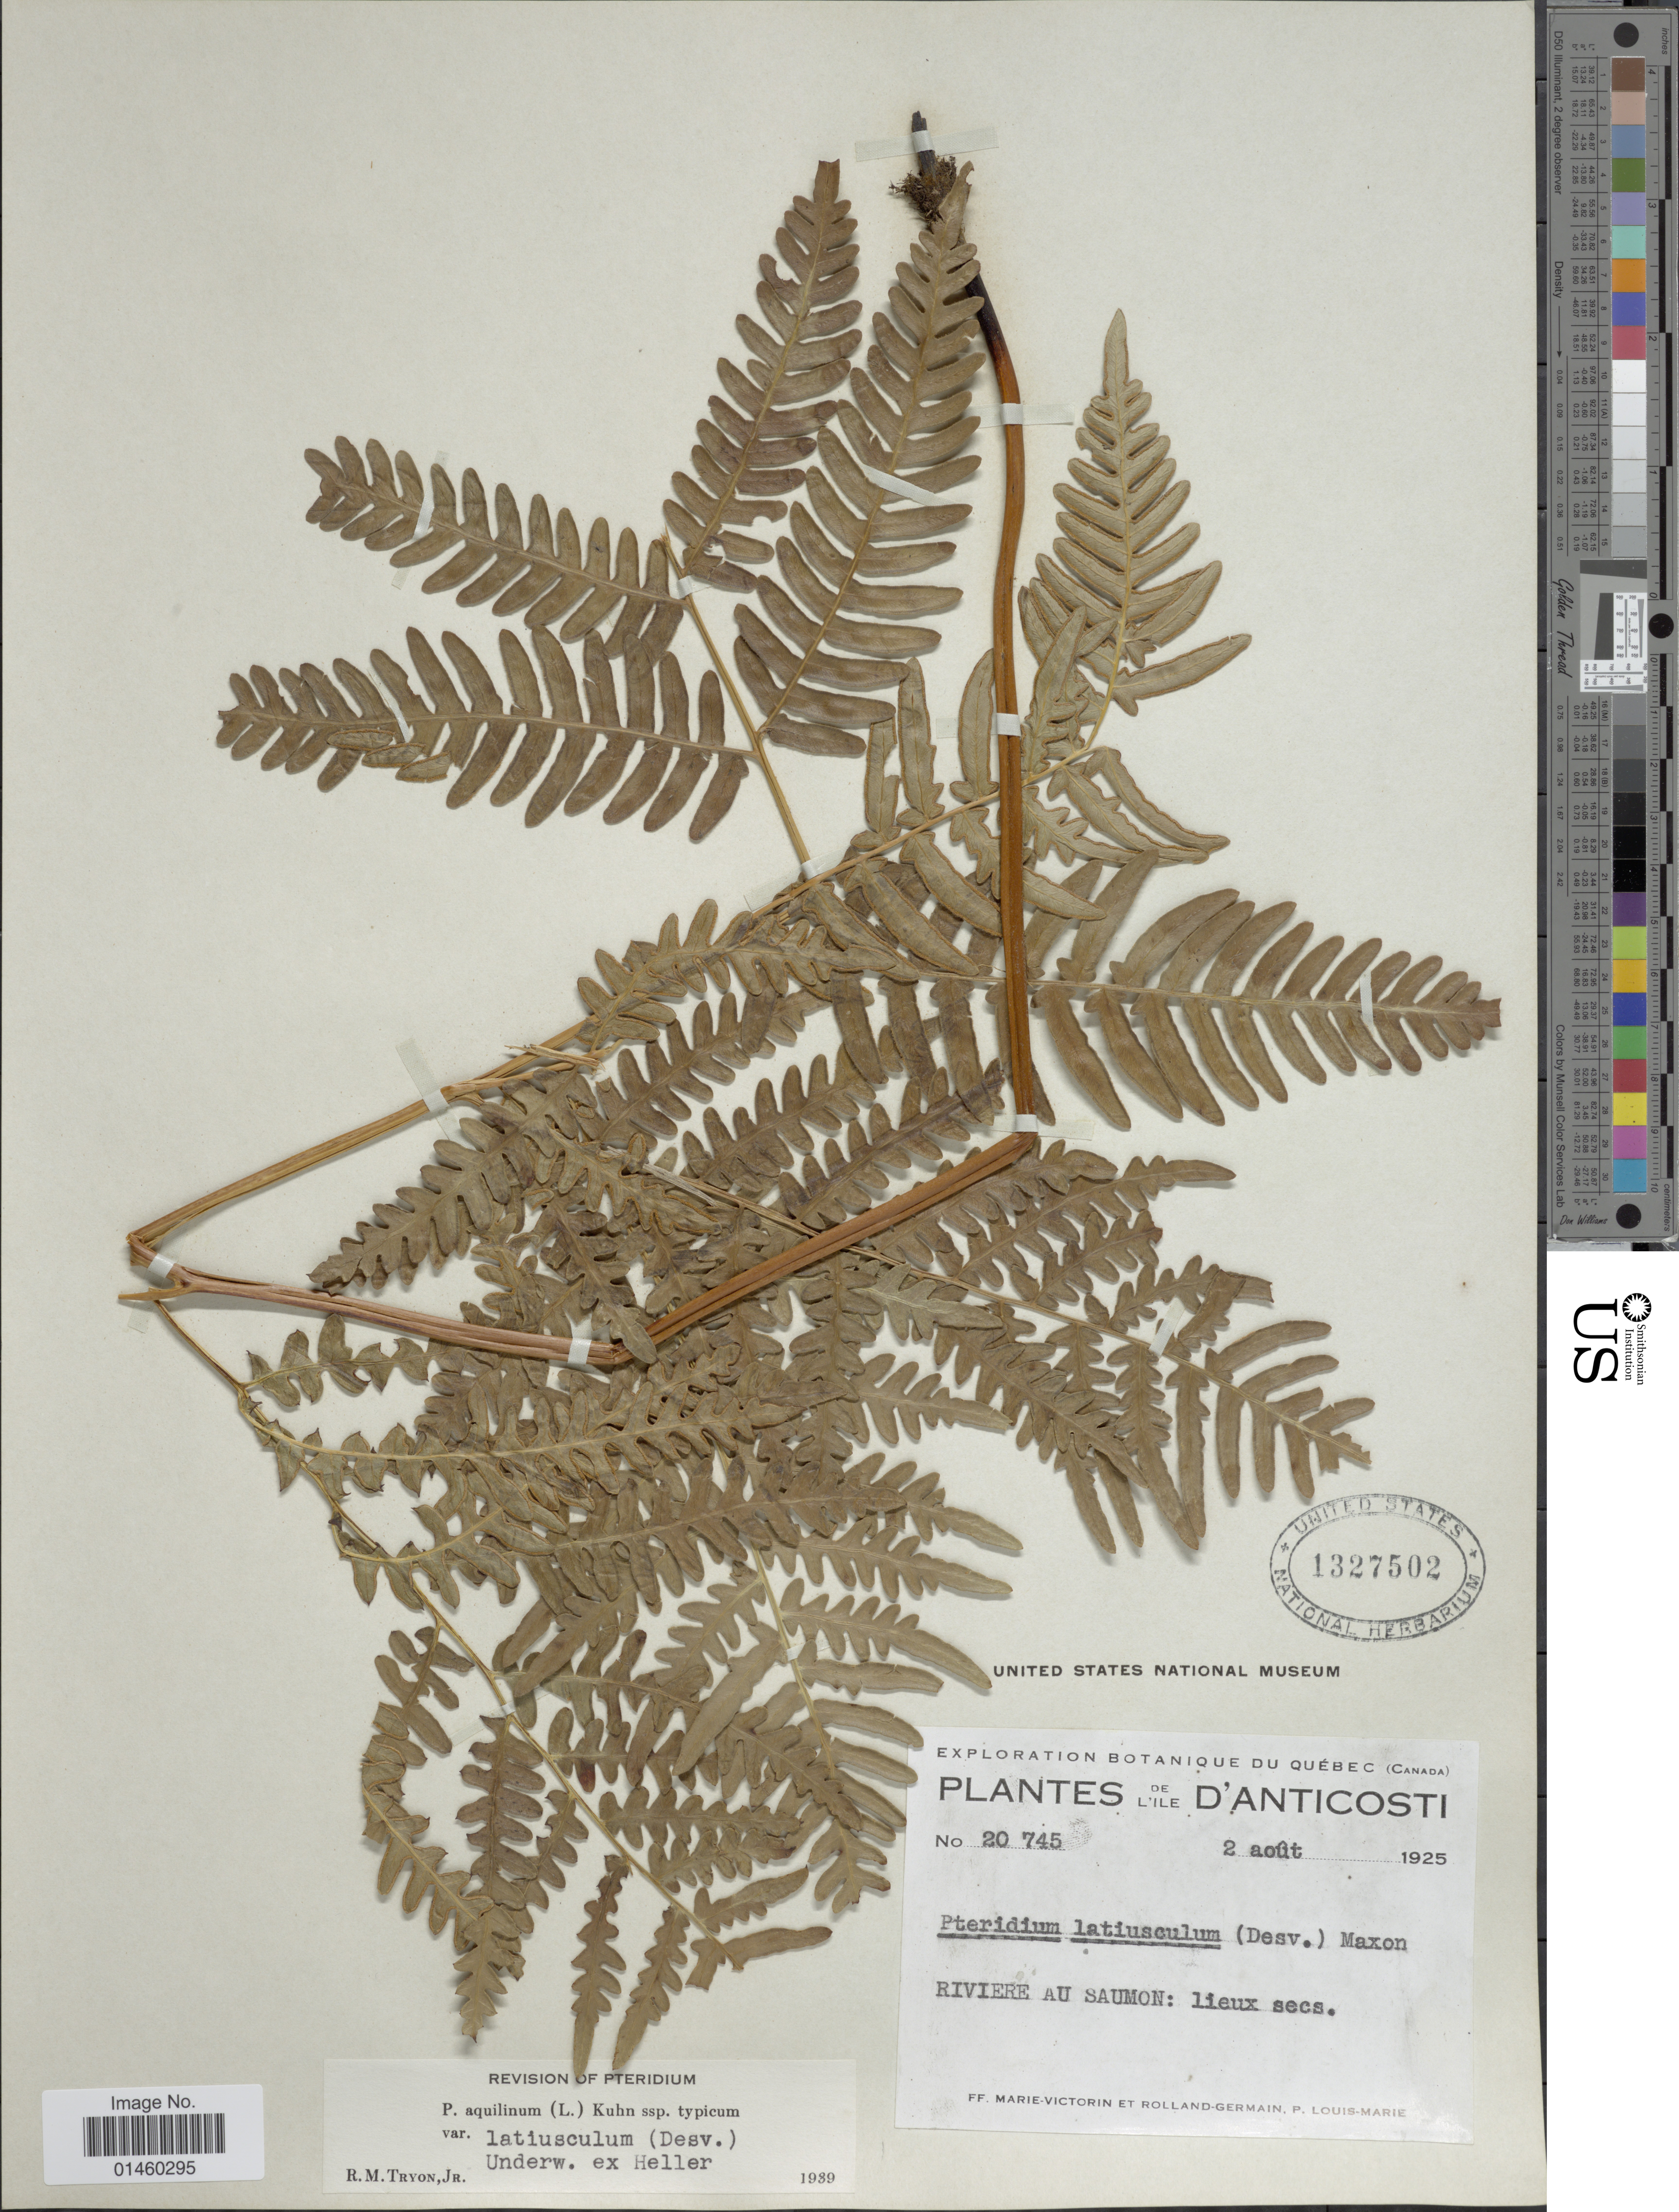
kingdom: Plantae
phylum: Tracheophyta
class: Polypodiopsida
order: Polypodiales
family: Dennstaedtiaceae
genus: Pteridium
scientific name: Pteridium aquilinum var. latiusculum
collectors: -. Marie-Victorin, Rolland-Germain & L.-M. LaLonde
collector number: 20745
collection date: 1925-08-02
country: Canada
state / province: Quebec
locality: L'ile D'Anticosti. Riviere au Saumon: lieux secs.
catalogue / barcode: US 1327502